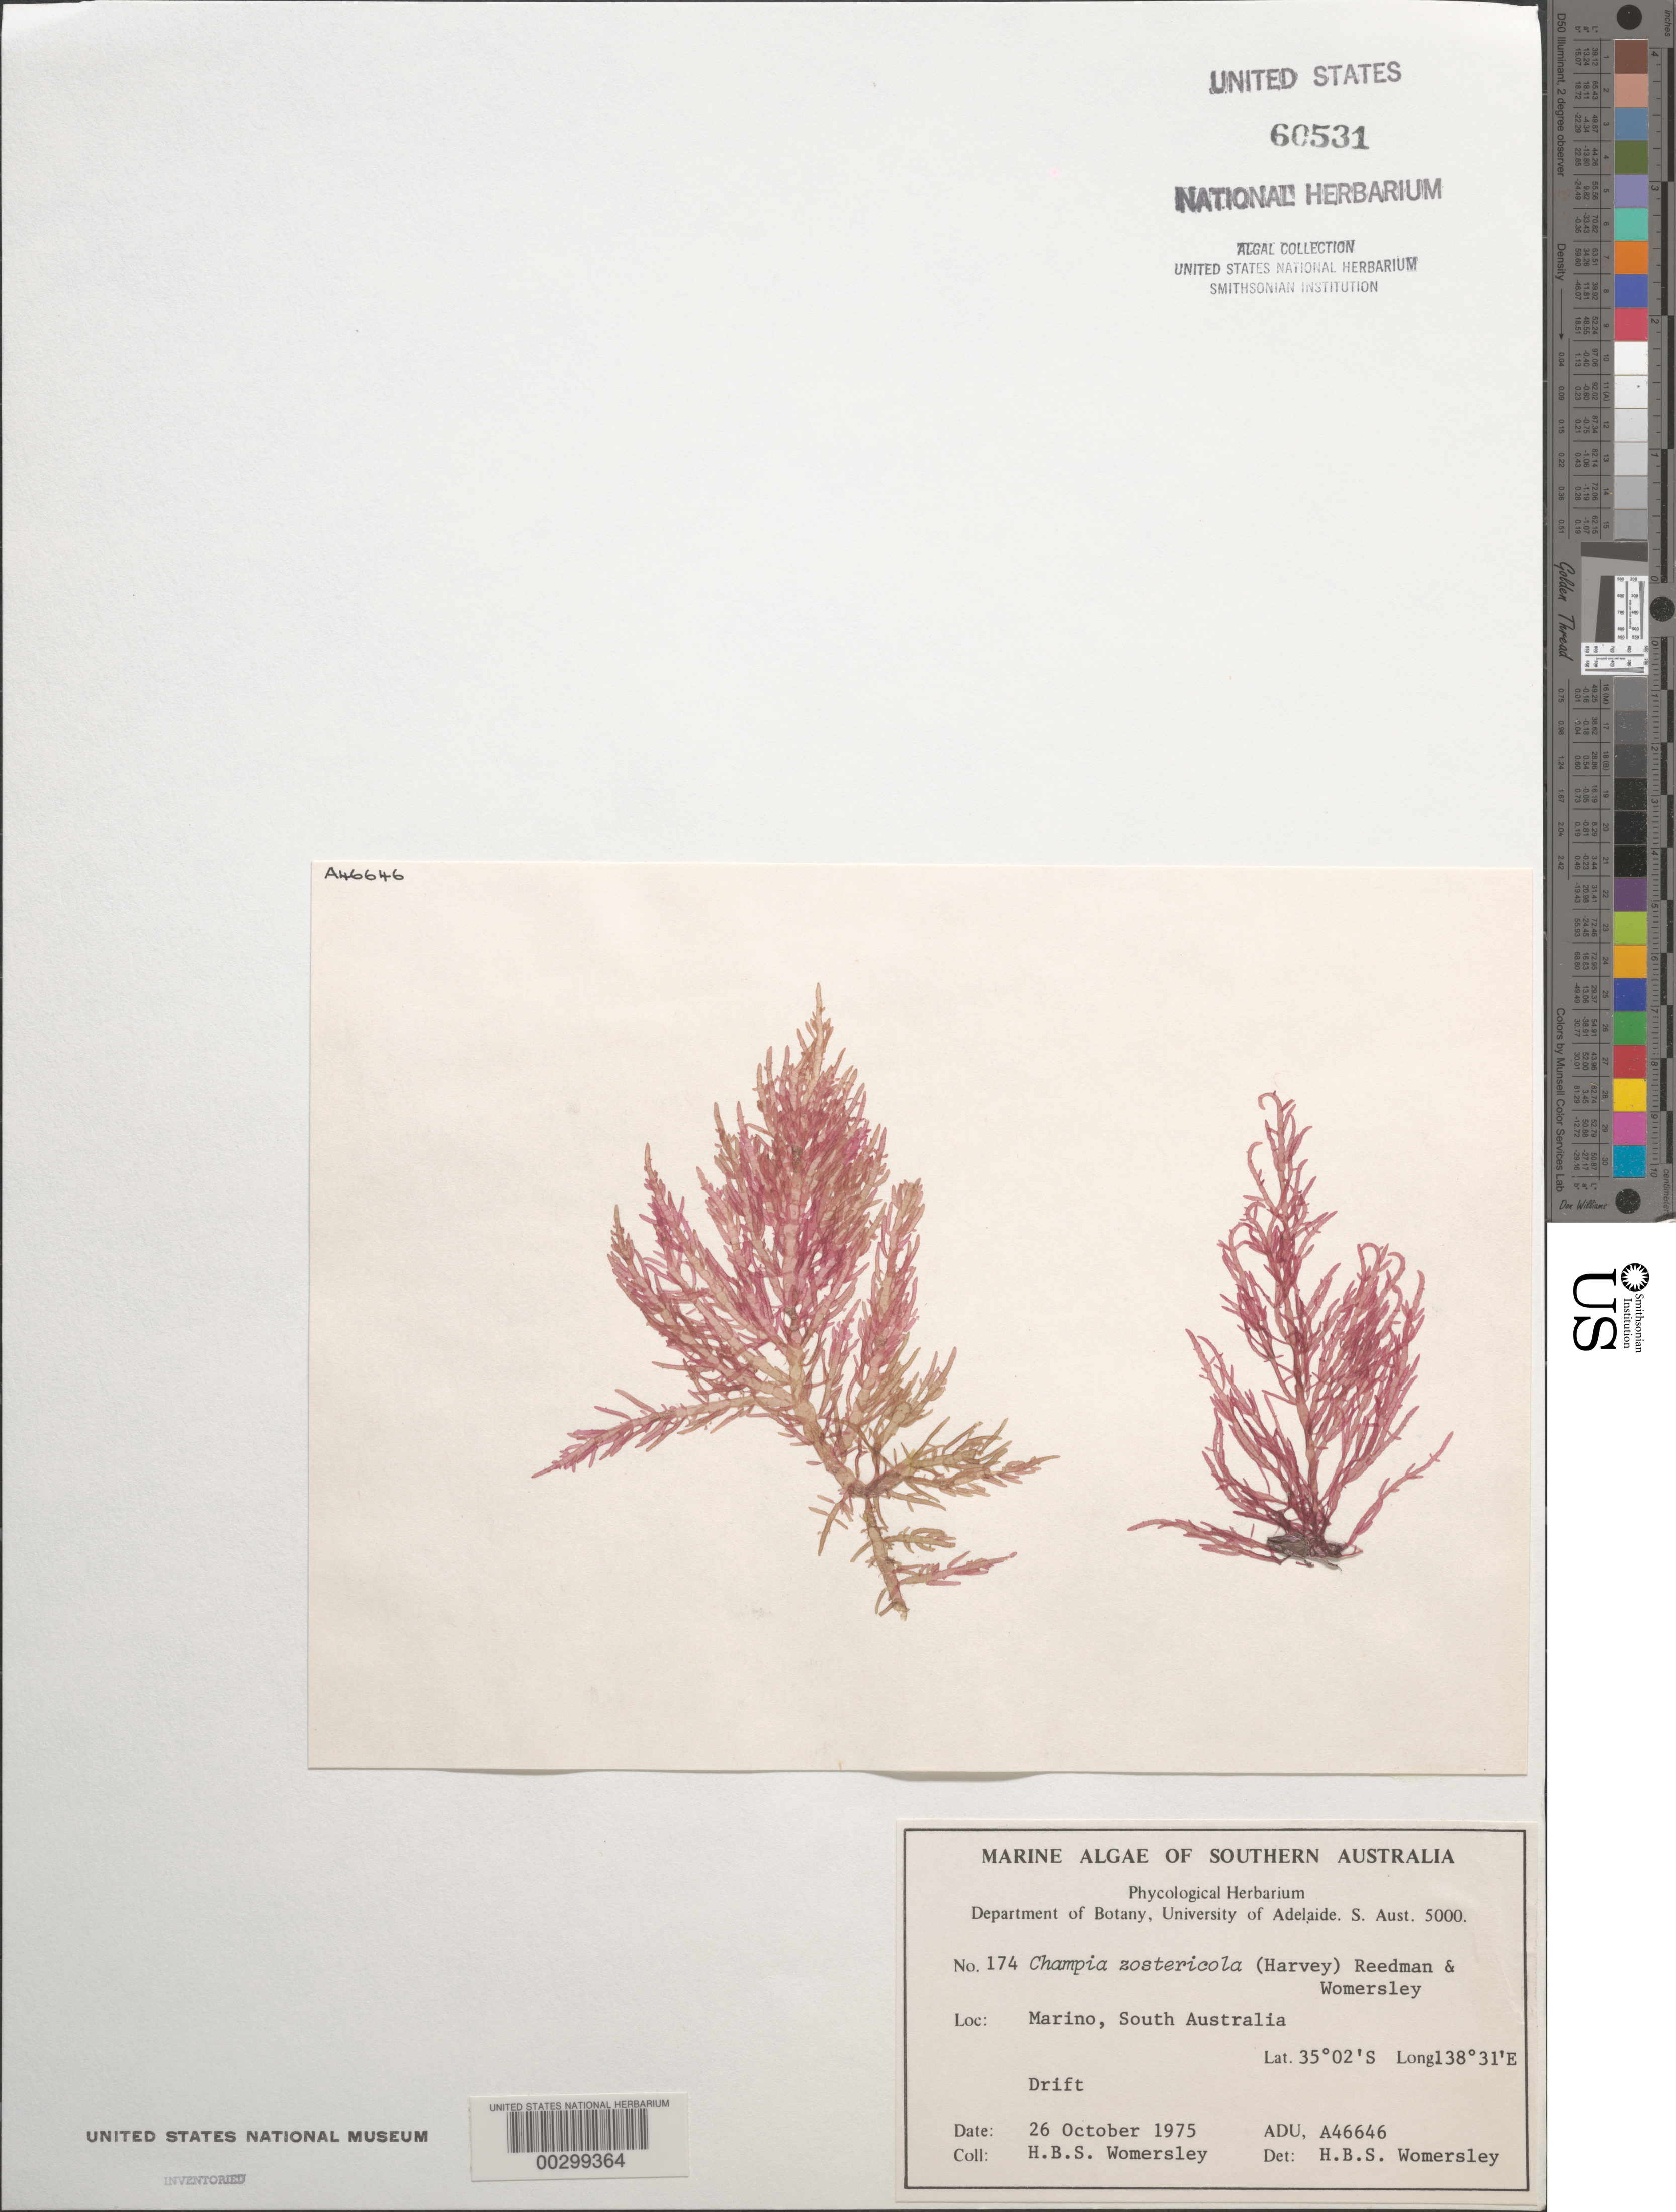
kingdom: Plantae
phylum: Rhodophyta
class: Florideophyceae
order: Rhodymeniales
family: Champiaceae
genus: Champia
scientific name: Champia zostericola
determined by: Womersley, H. B. S.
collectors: H. B. S. Womersley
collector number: ADU A46646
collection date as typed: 26 Oct 1975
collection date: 1975-10-26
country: Australia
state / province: South Australia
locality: Marino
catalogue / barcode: US 60531